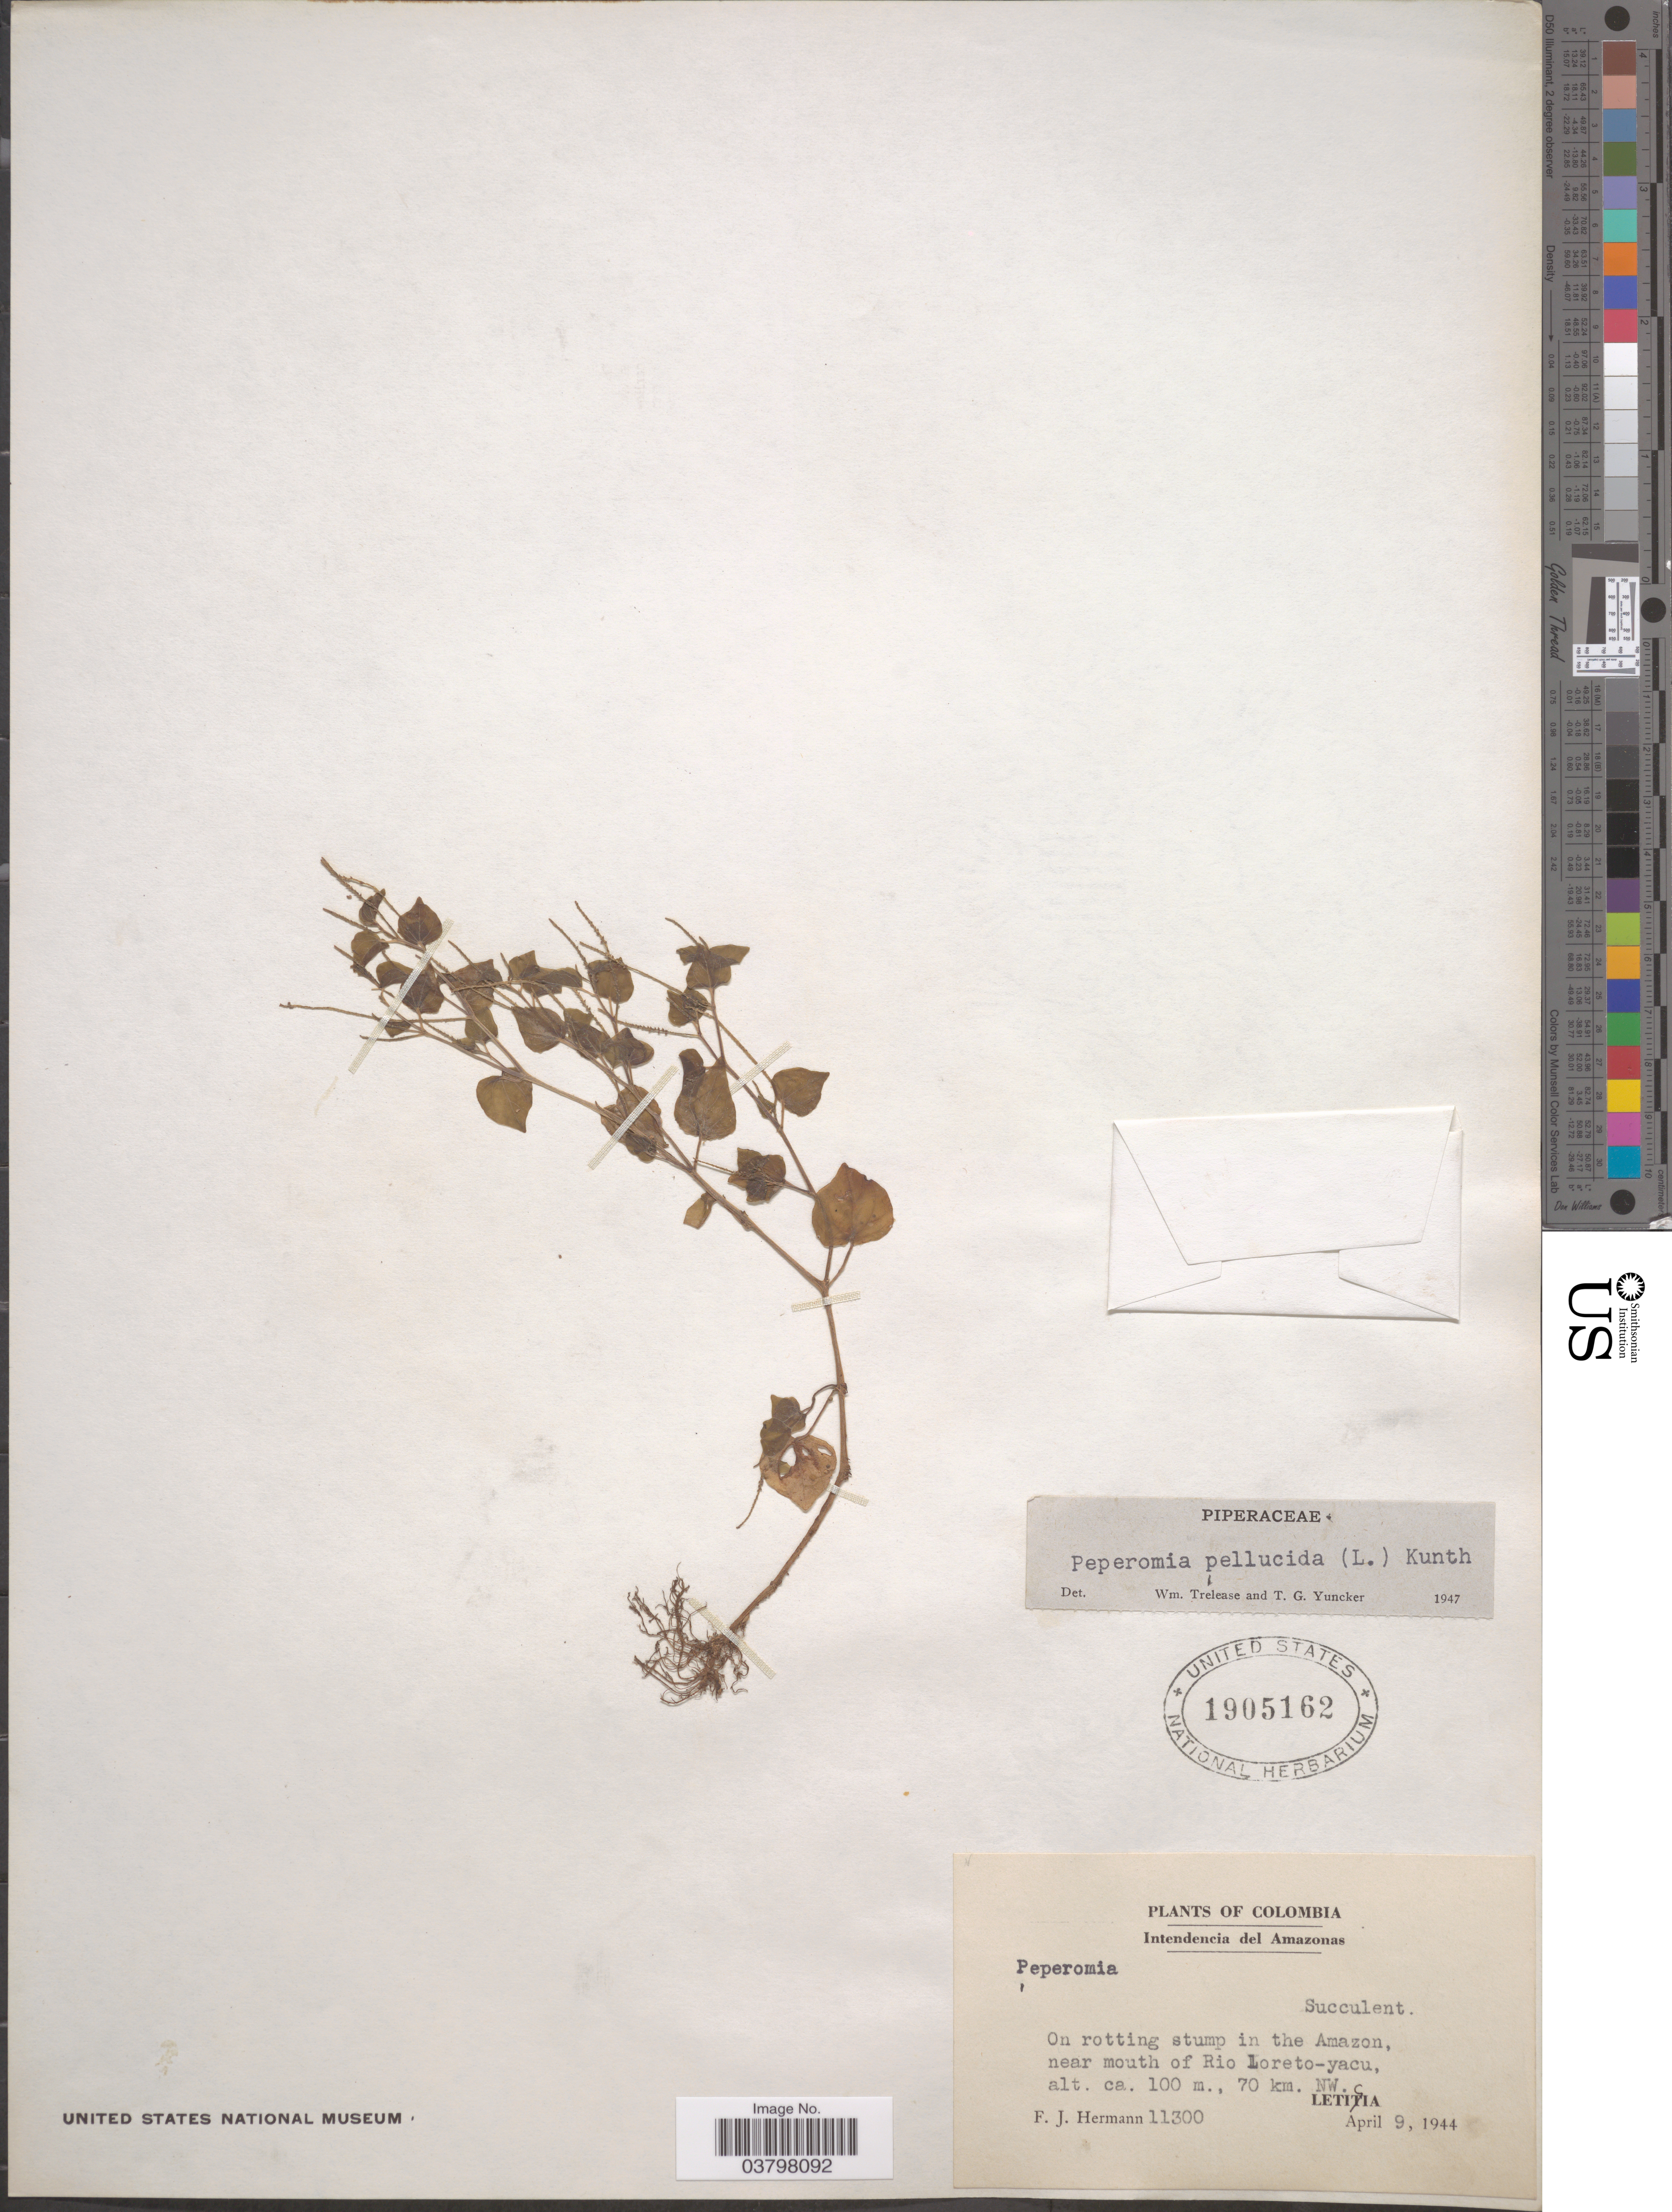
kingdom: Plantae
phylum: Tracheophyta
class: Magnoliopsida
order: Piperales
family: Piperaceae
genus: Peperomia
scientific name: Peperomia pellucida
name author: (L.) Kunth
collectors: F. J. Hermann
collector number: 11300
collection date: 1944-04-09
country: Colombia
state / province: Amazônas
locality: In the Amazon, near mouth of Rio Loreto-yacu. 70 km. NW. Leticia.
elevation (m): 100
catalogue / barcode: US 1905162